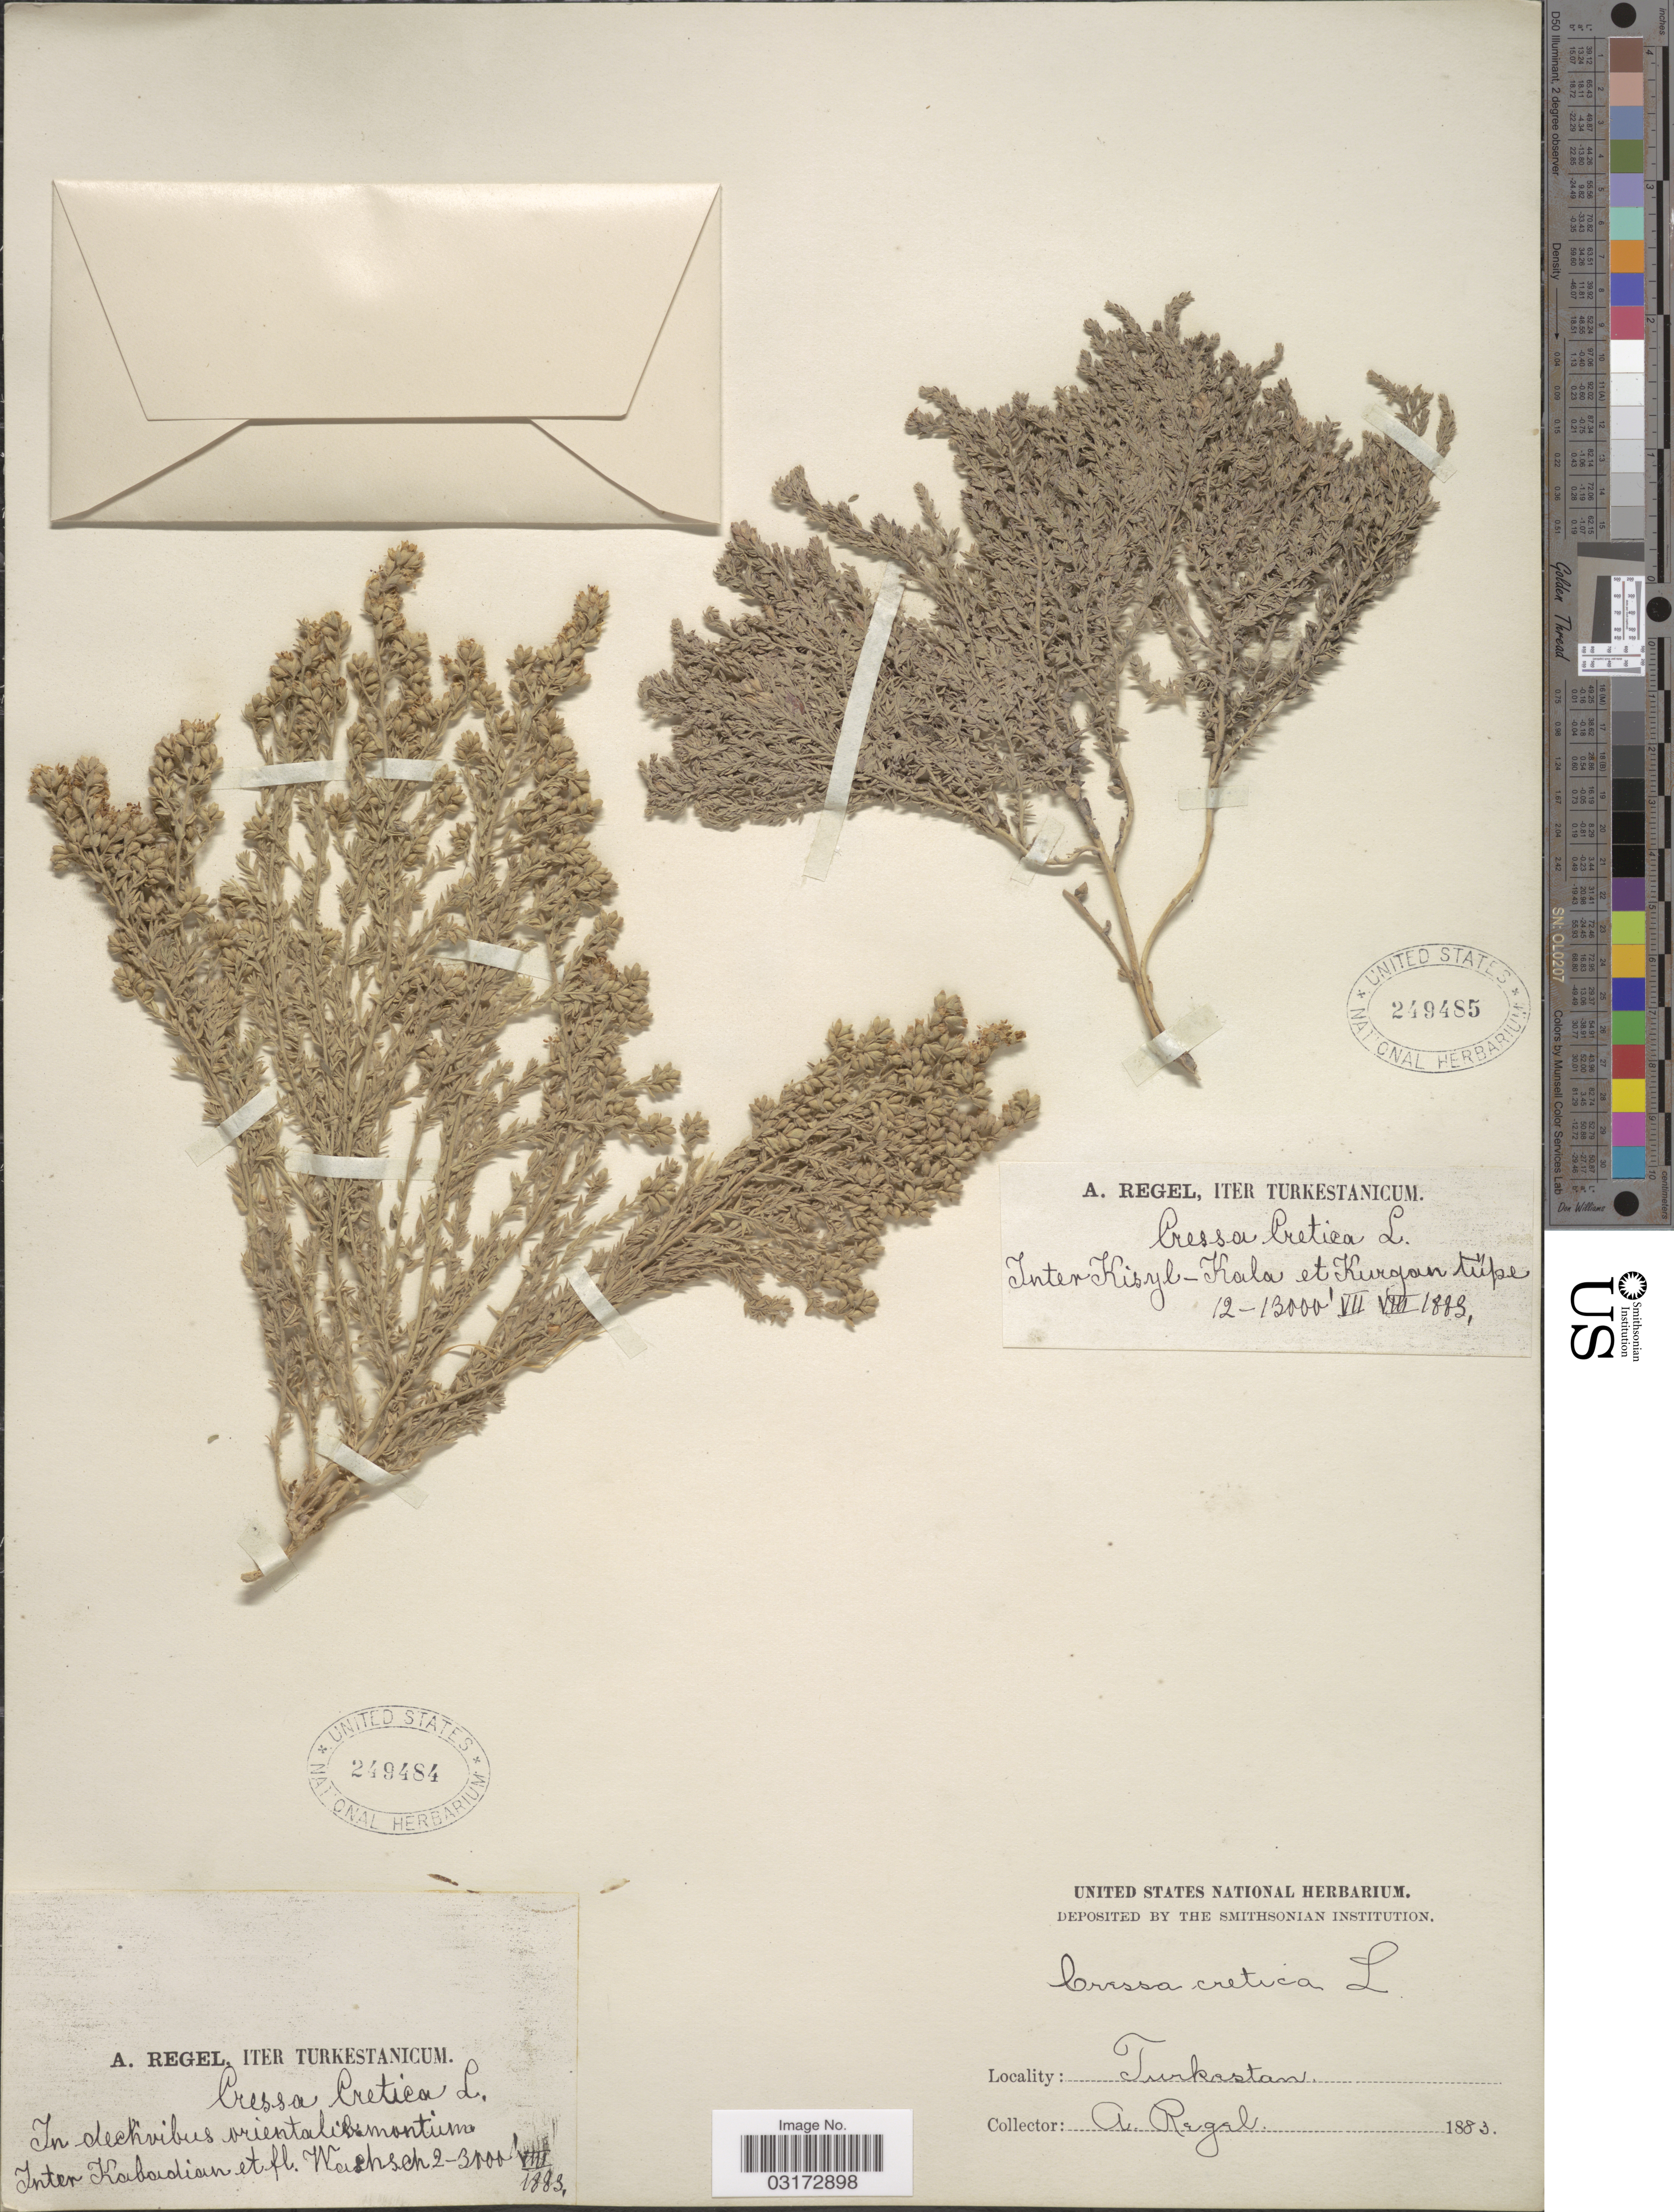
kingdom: Plantae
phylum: Tracheophyta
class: Magnoliopsida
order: Solanales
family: Convolvulaceae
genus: Cressa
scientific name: Cressa cretica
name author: L.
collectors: A. Regel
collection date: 1883-08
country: Tajikistan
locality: Iter Turkestanicum, Inter Kabadian et fl. Washsch [interpreted].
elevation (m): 610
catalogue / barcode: US 249484